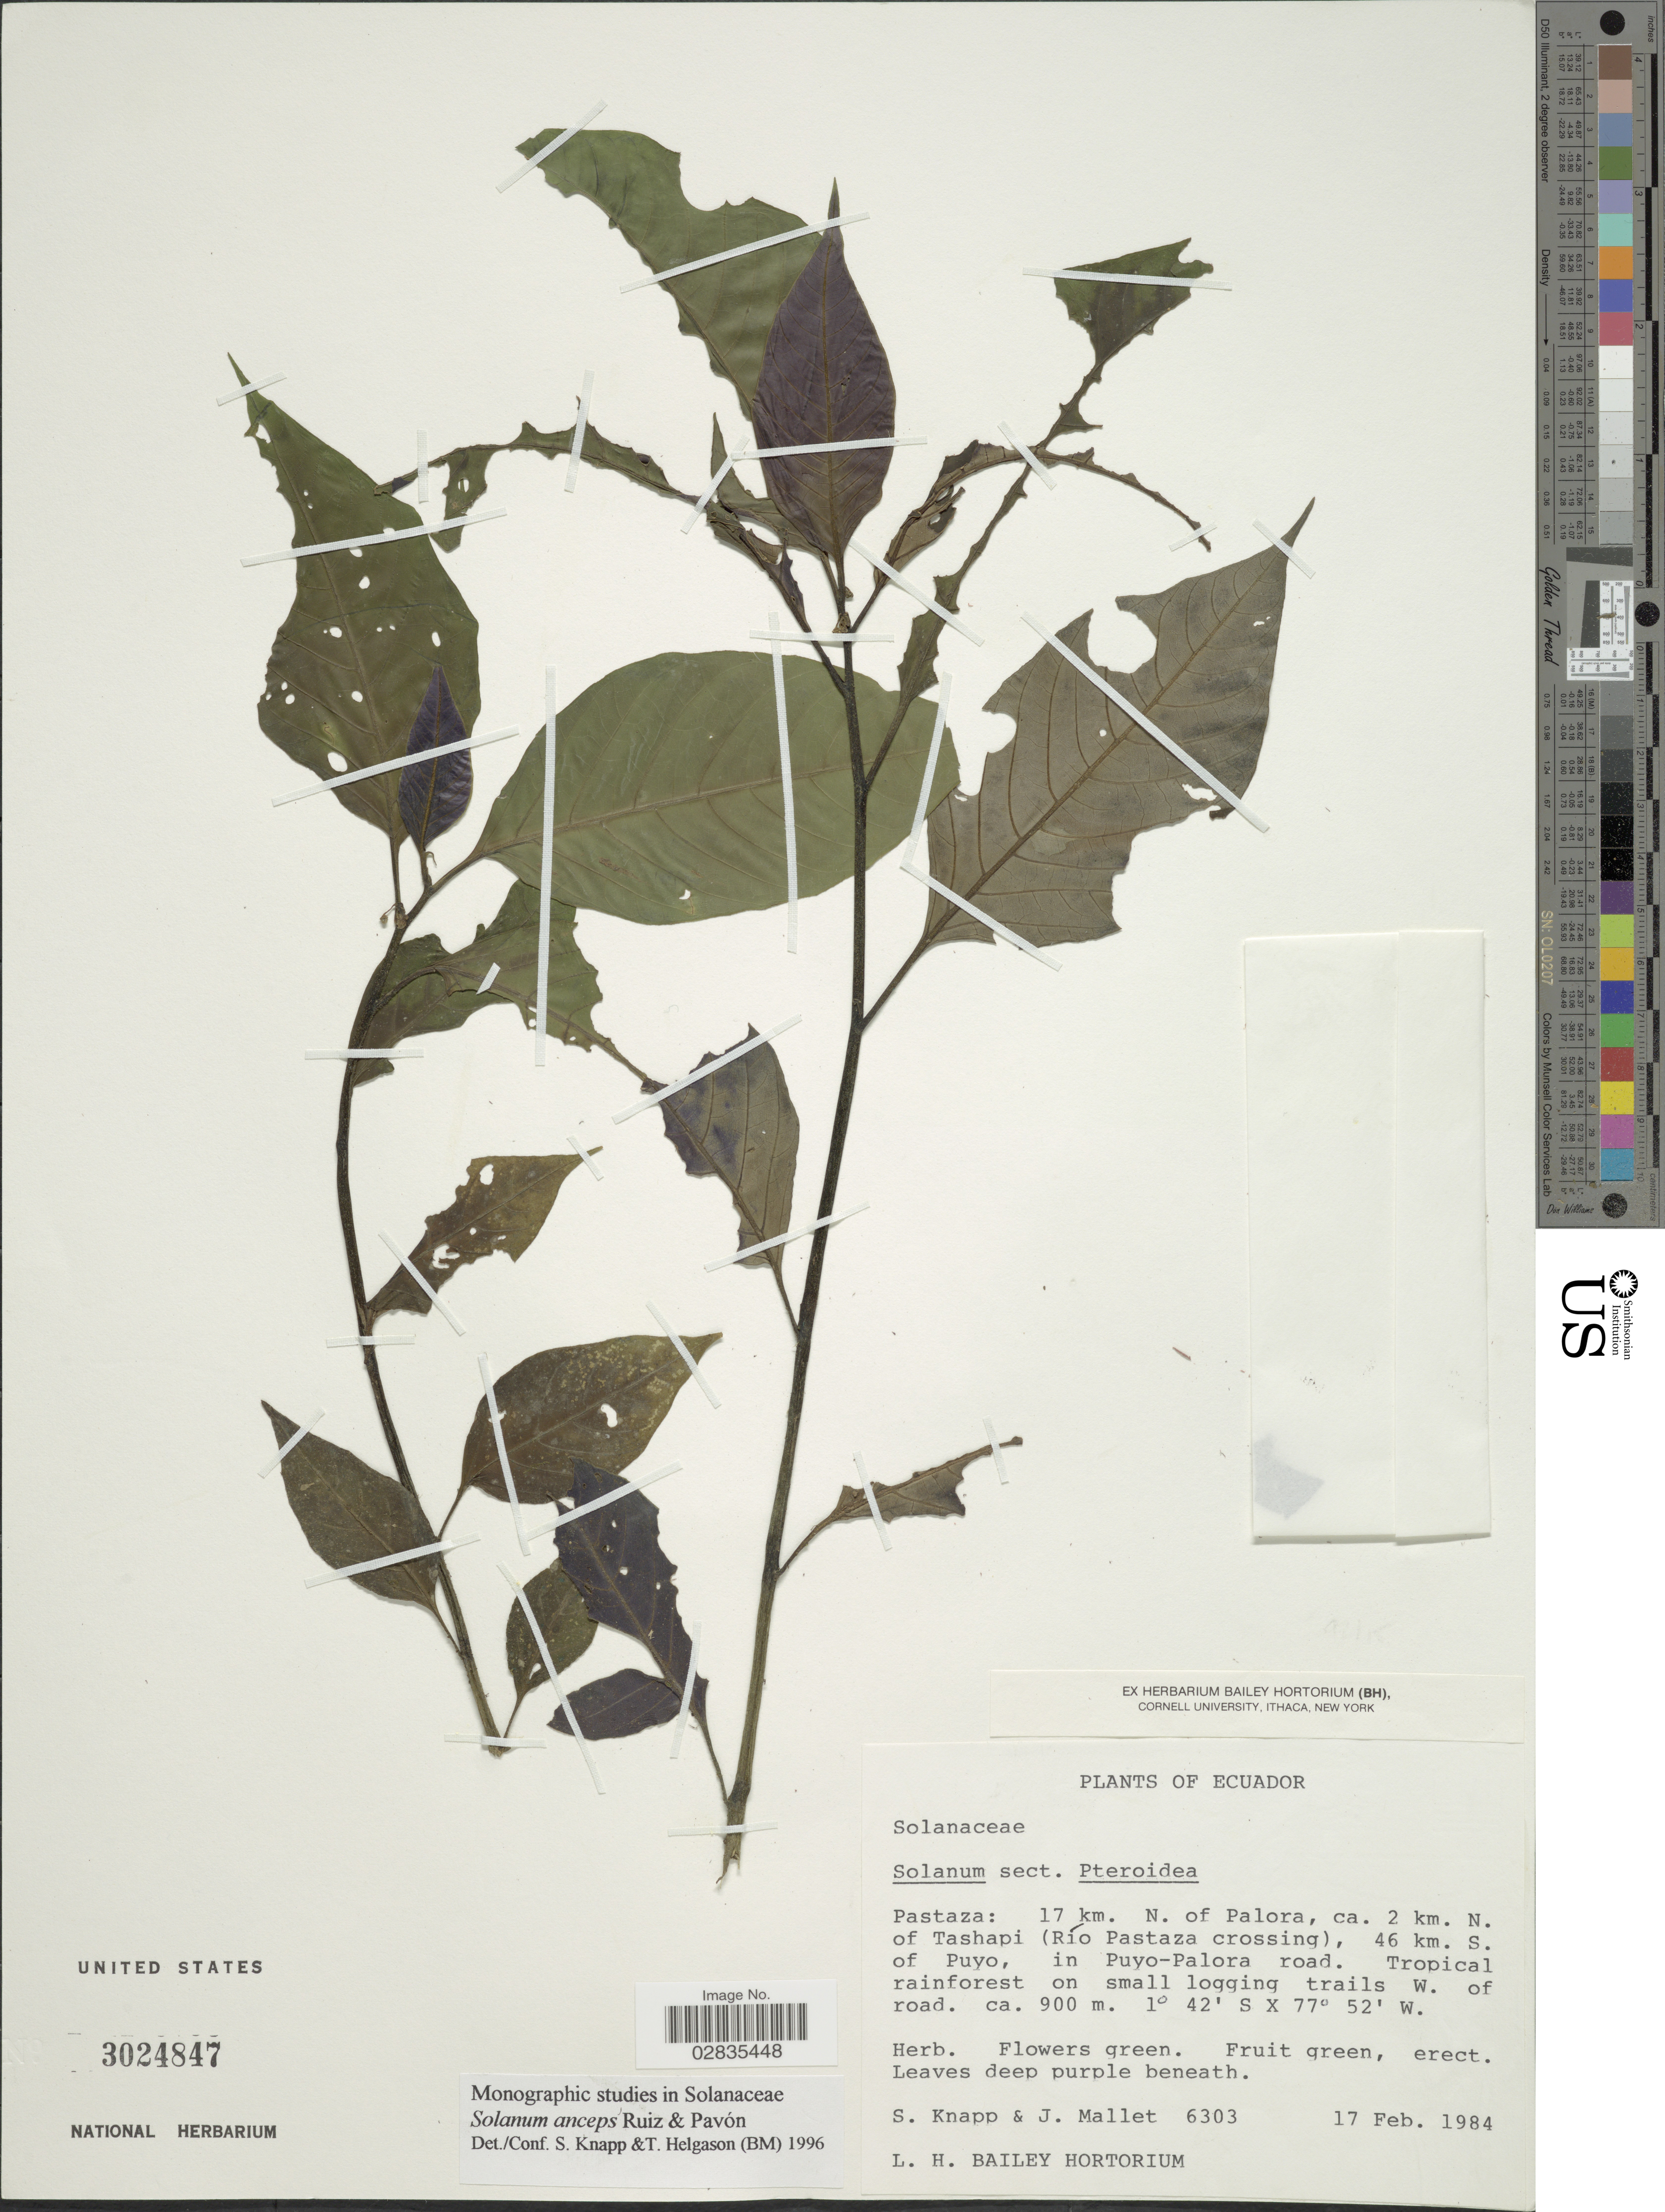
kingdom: Plantae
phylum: Tracheophyta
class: Magnoliopsida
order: Solanales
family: Solanaceae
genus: Solanum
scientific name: Solanum anceps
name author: Ruiz & Pav.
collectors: S. Knapp & J. Mallet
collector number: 6303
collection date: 1984-02-17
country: Ecuador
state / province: Pastaza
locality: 17 km. N. of Palora, ca. 2 km. N. of Tashapi (Río Pastaza crossing), 46 km. S. of Puyo, in Puyo-Palora road, W. of road.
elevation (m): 900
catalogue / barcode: US 3024847